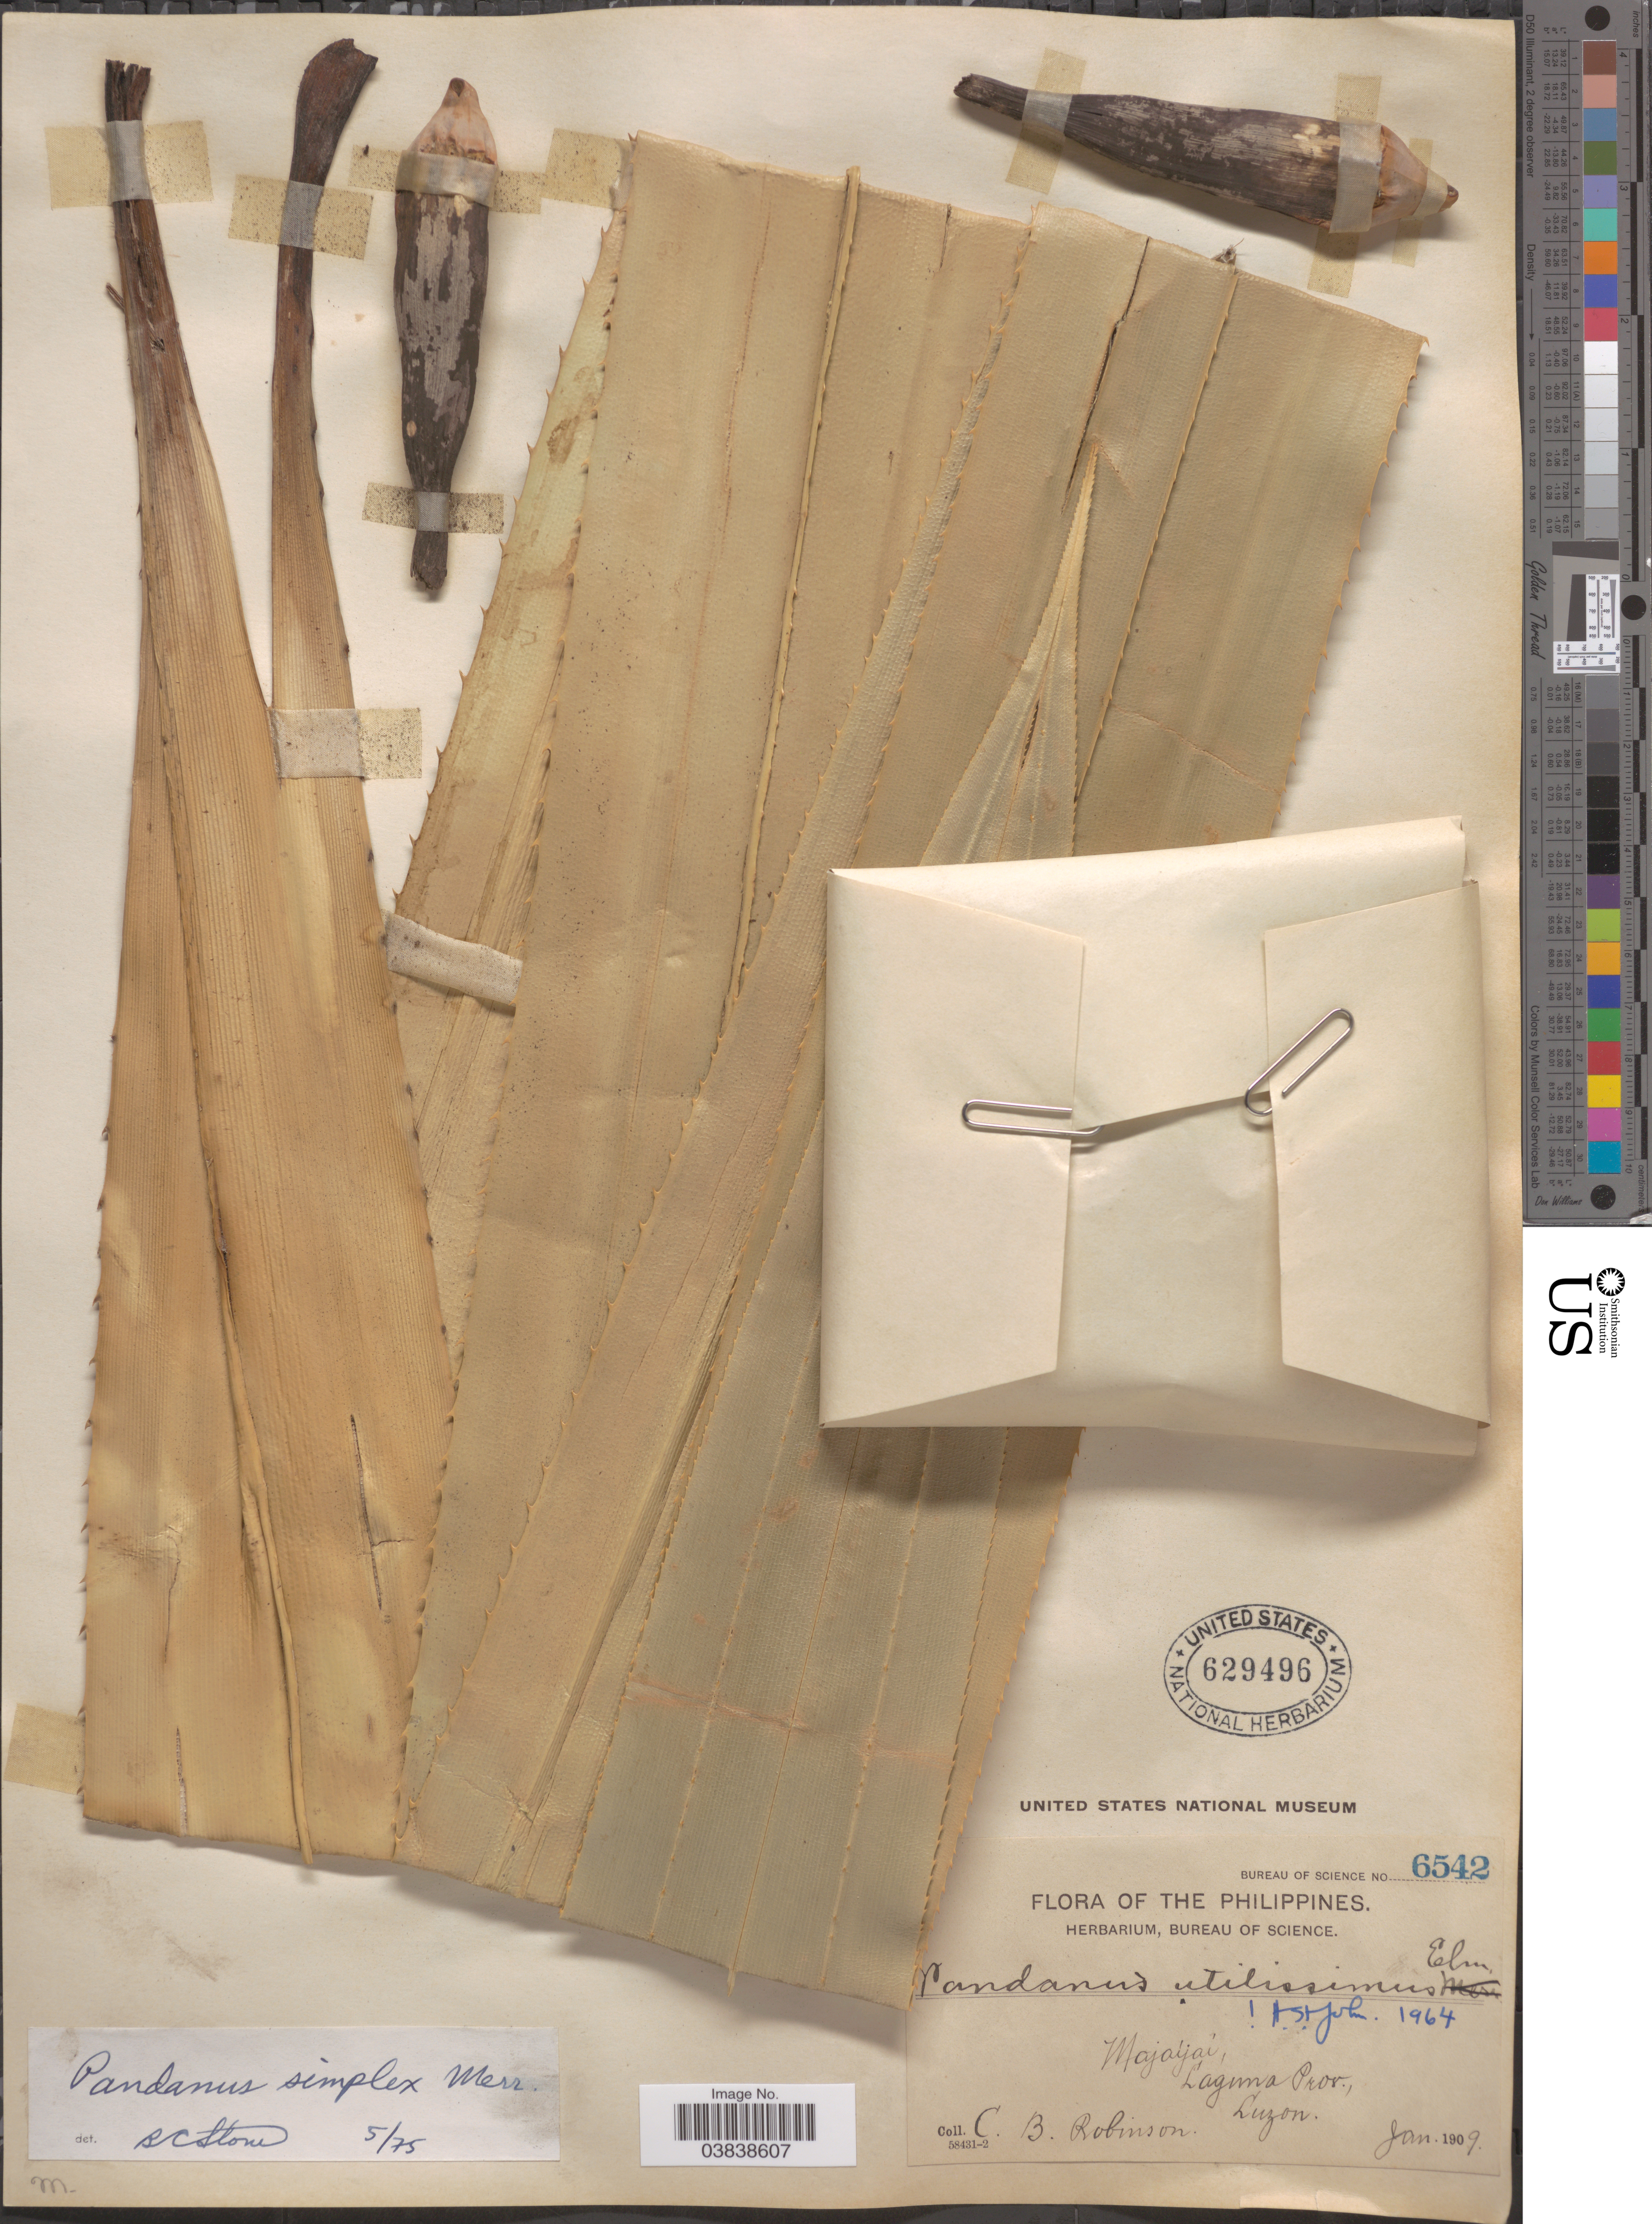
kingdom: Plantae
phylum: Tracheophyta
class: Liliopsida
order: Pandanales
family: Pandanaceae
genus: Pandanus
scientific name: Pandanus simplex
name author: Merr.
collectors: C. Robinson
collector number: Bureau of Science 6542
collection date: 1909-01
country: Philippines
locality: Majaijai, Laguna Prov., Luzon.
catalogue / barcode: US 629496